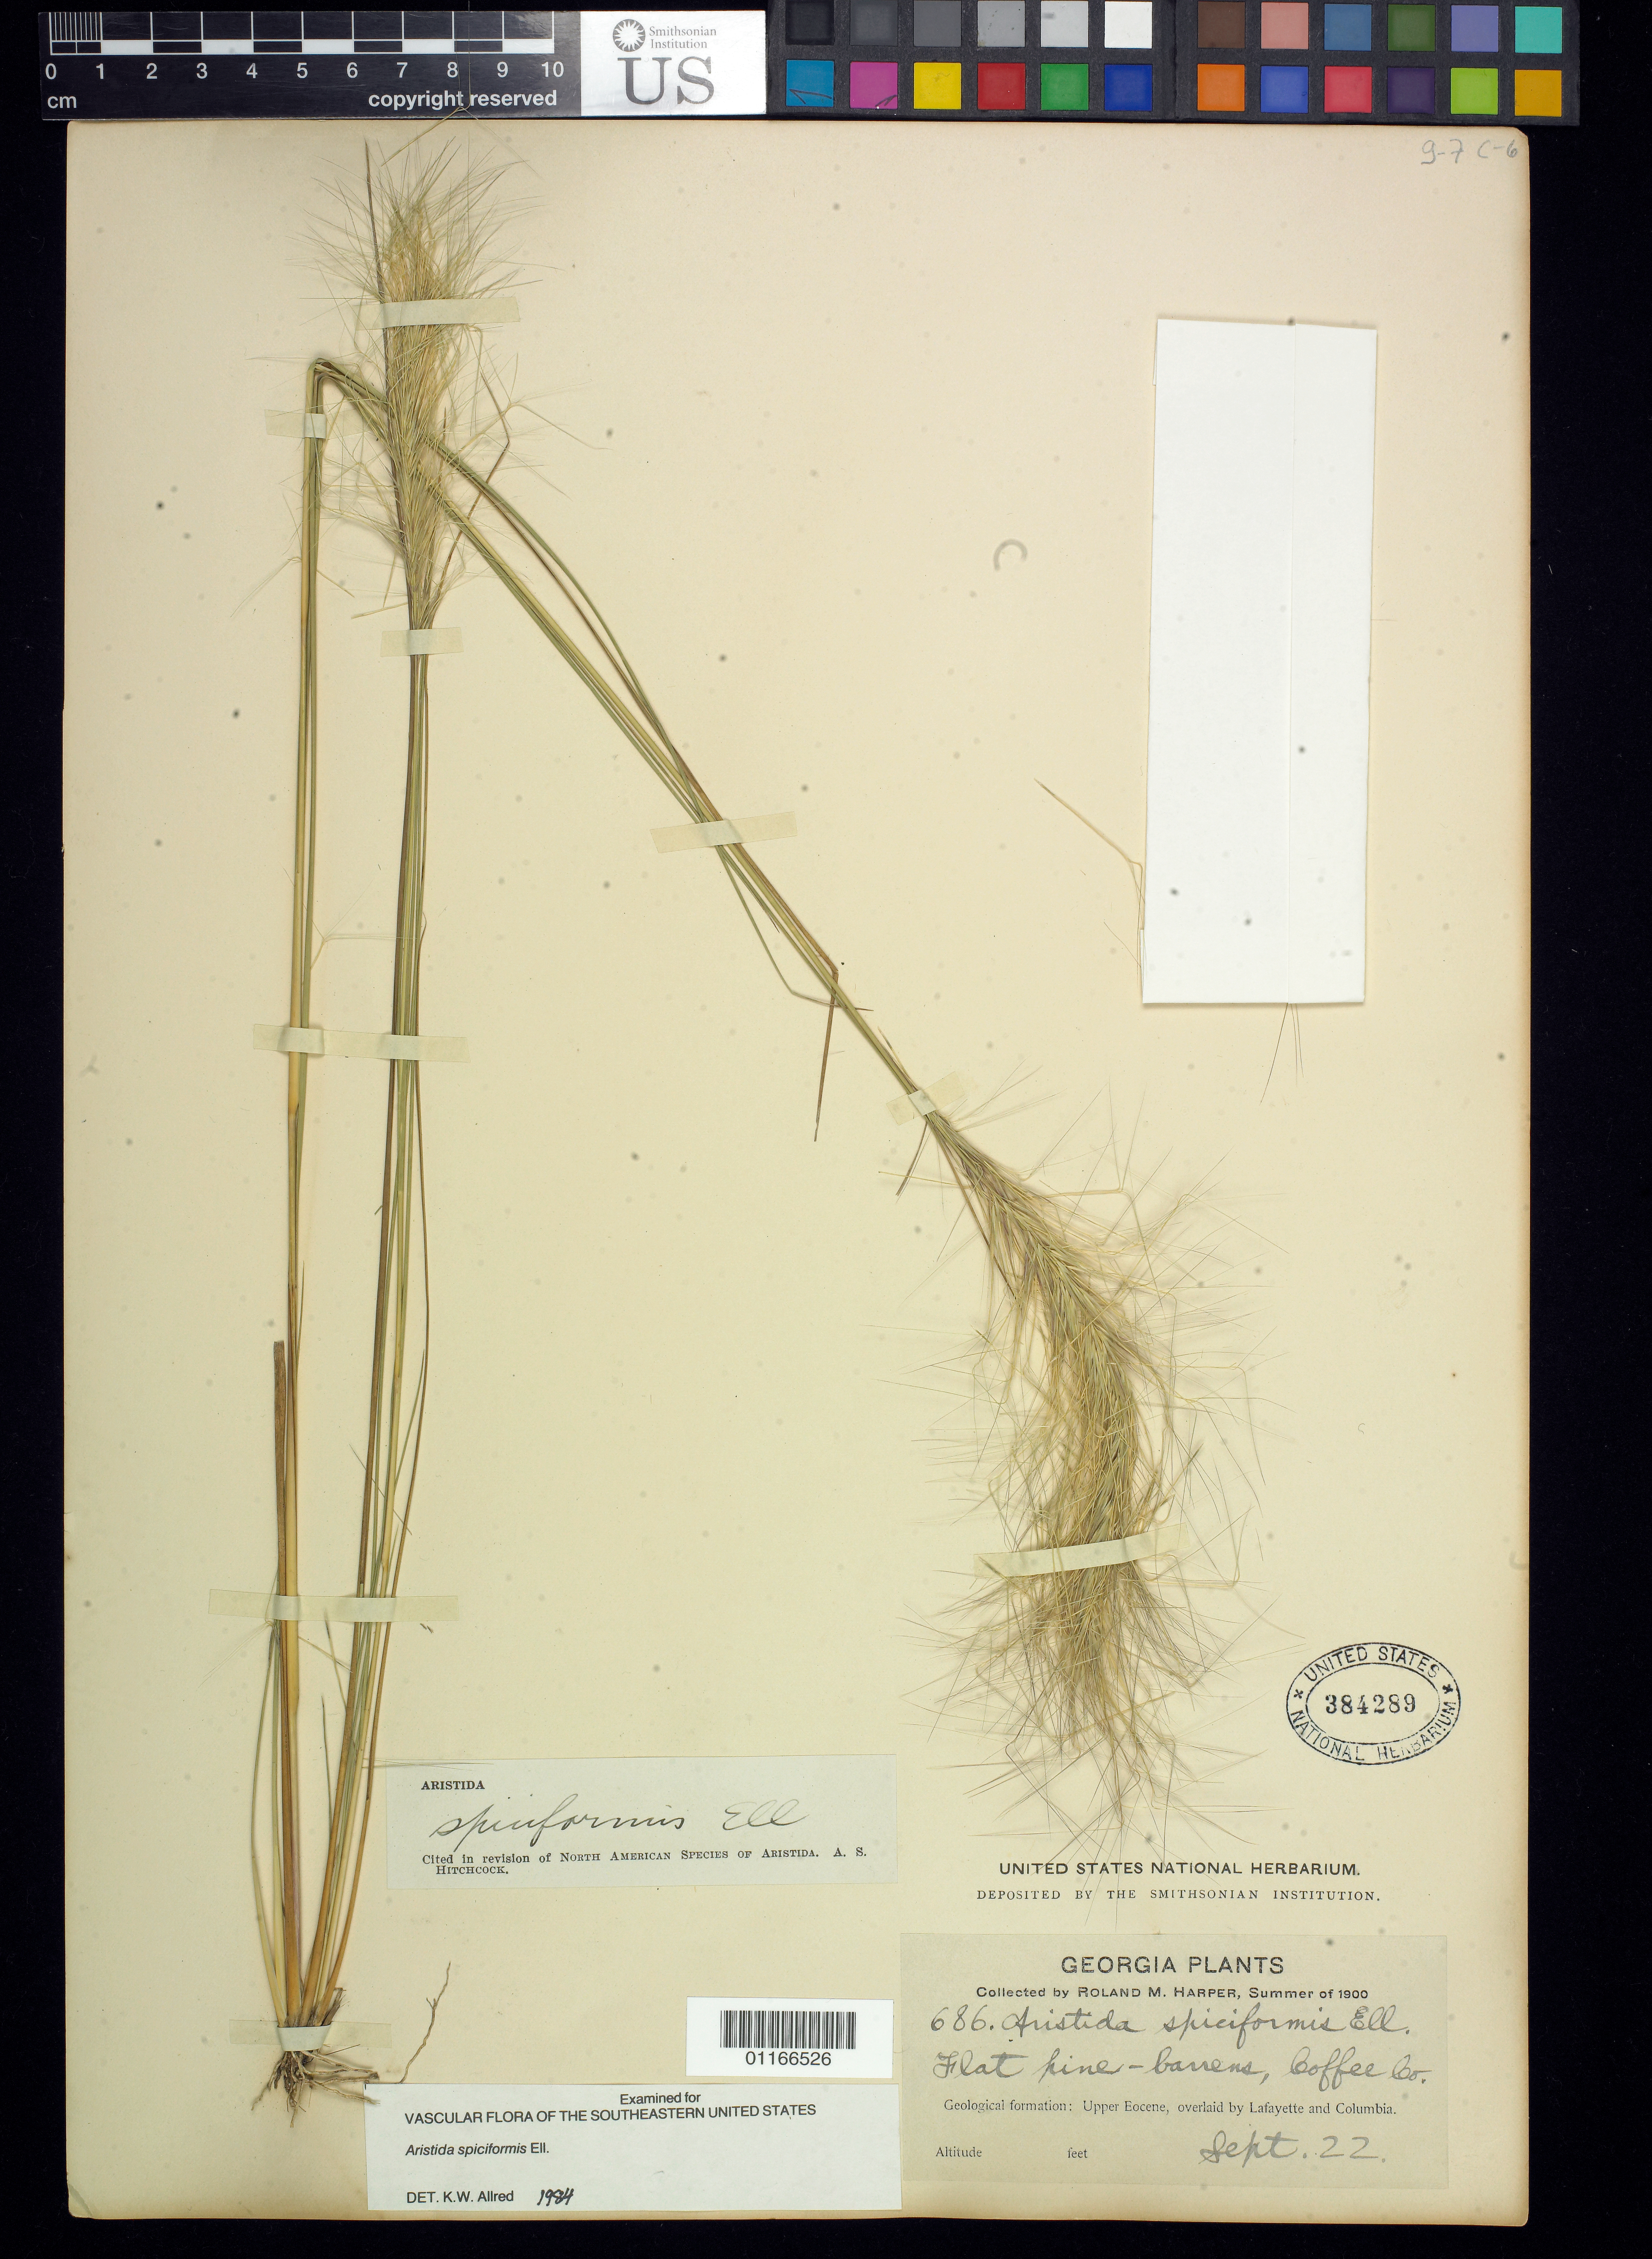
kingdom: Plantae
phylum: Tracheophyta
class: Liliopsida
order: Poales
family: Poaceae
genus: Aristida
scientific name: Aristida spiciformis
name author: Elliott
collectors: R. M. Harper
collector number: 686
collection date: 1900-09-22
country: United States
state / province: Georgia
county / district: Coffee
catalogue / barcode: US 384289